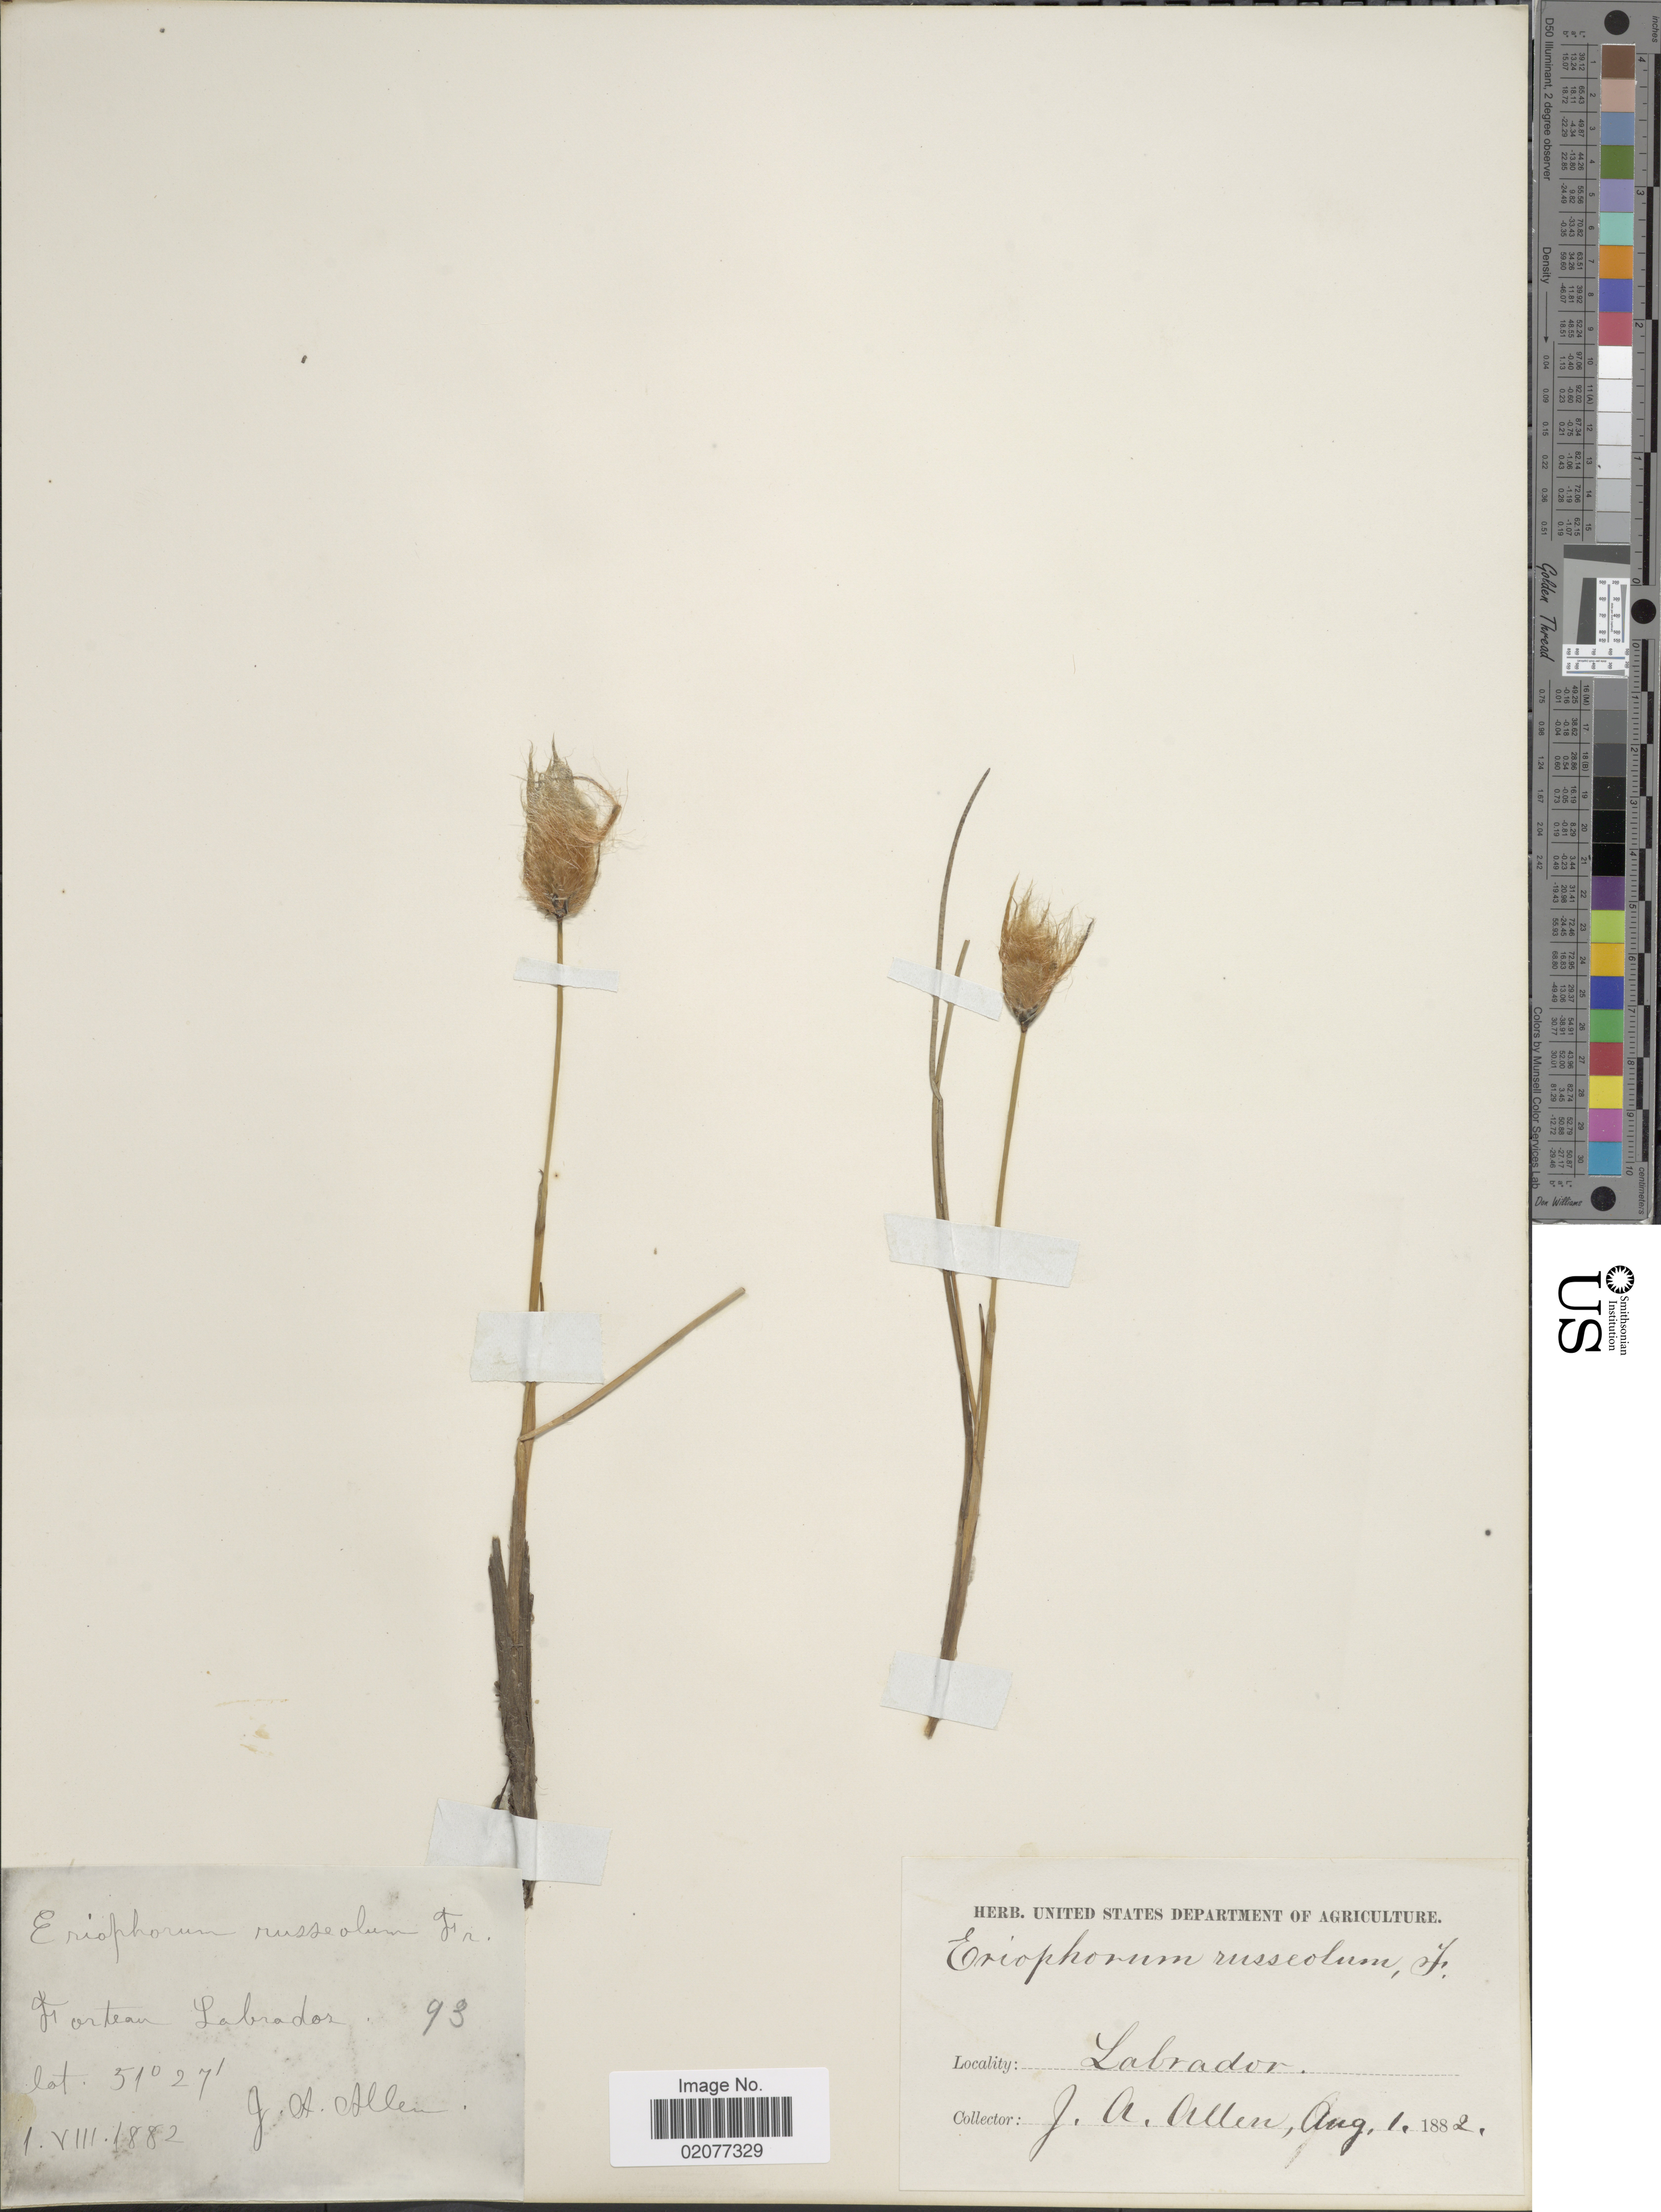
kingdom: Plantae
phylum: Tracheophyta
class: Liliopsida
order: Poales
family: Cyperaceae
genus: Eriophorum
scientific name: Eriophorum chamissonis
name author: C.A. Mey.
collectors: J. A. Allen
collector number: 93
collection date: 1882-08-01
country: Canada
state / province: Newfoundland and Labrador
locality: Forteau Labrador.